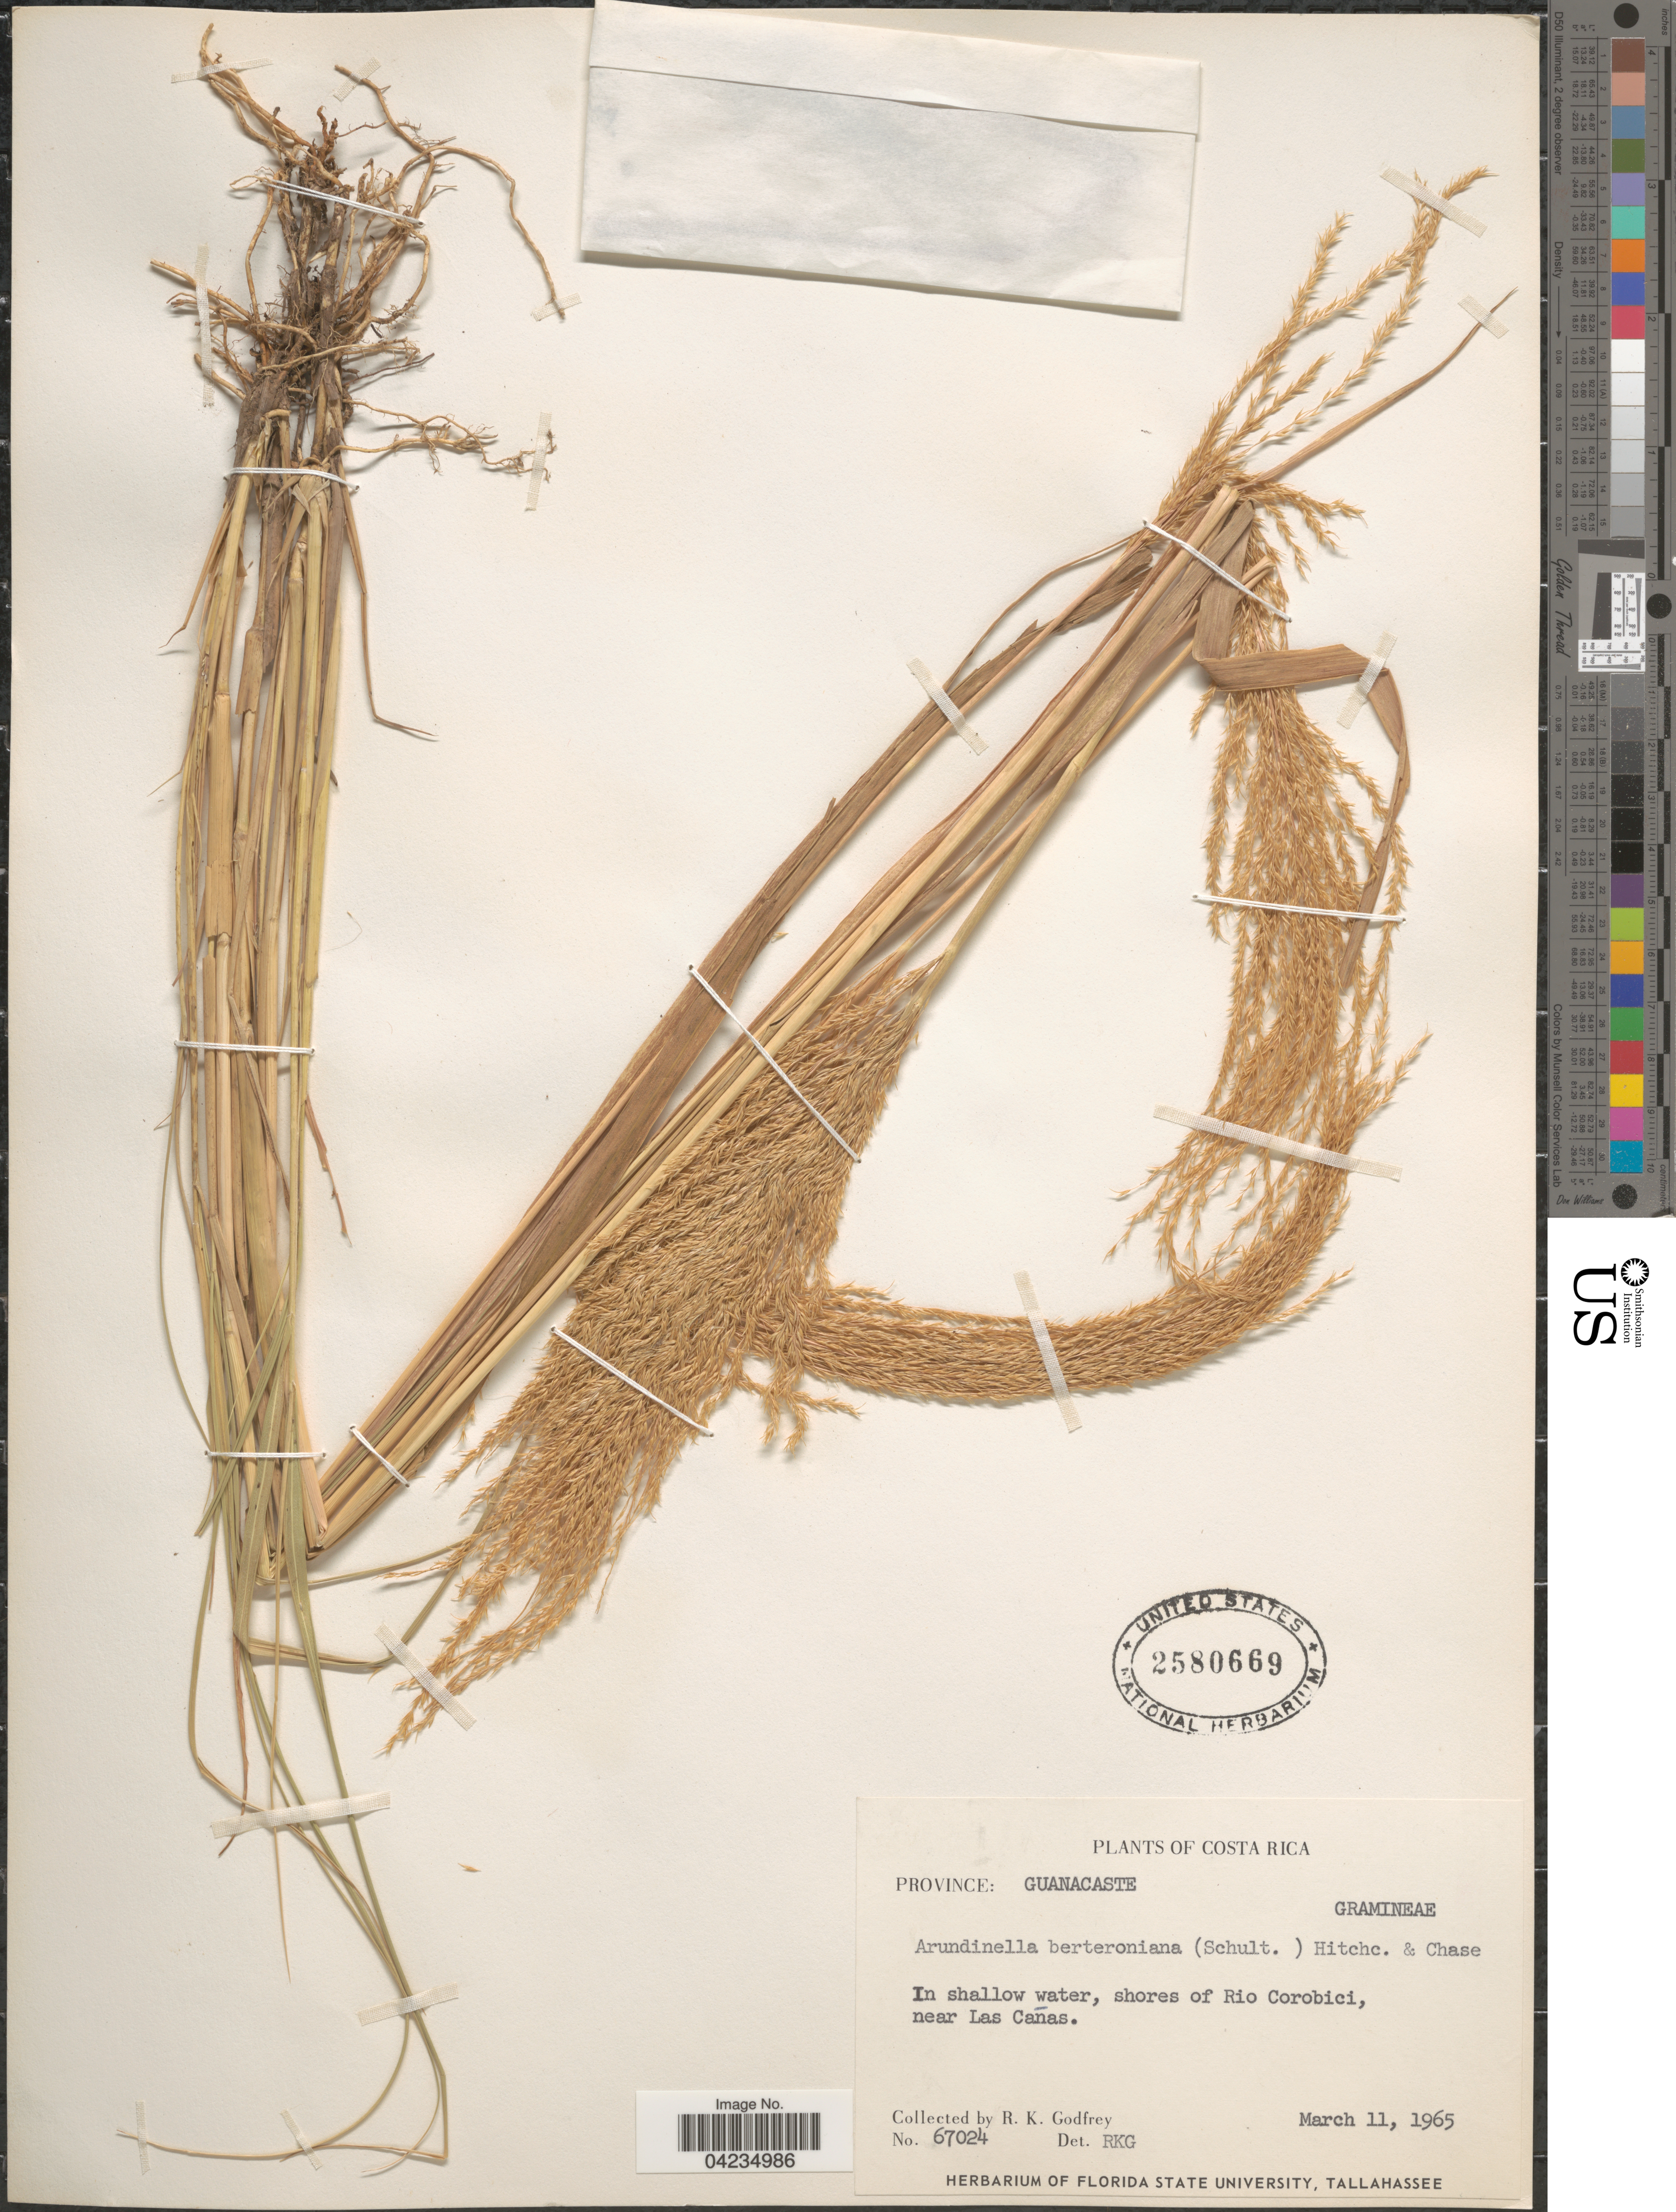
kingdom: Plantae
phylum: Tracheophyta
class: Liliopsida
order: Poales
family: Poaceae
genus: Arundinella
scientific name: Arundinella berteroniana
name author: (Schult.) Hitchc. & Chase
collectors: R. K. Godfrey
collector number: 67024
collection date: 1965-03-11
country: Costa Rica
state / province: Guanacaste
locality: In shallow water, shores of Rio Corobici, near Las Cañas.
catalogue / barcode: US 2580669